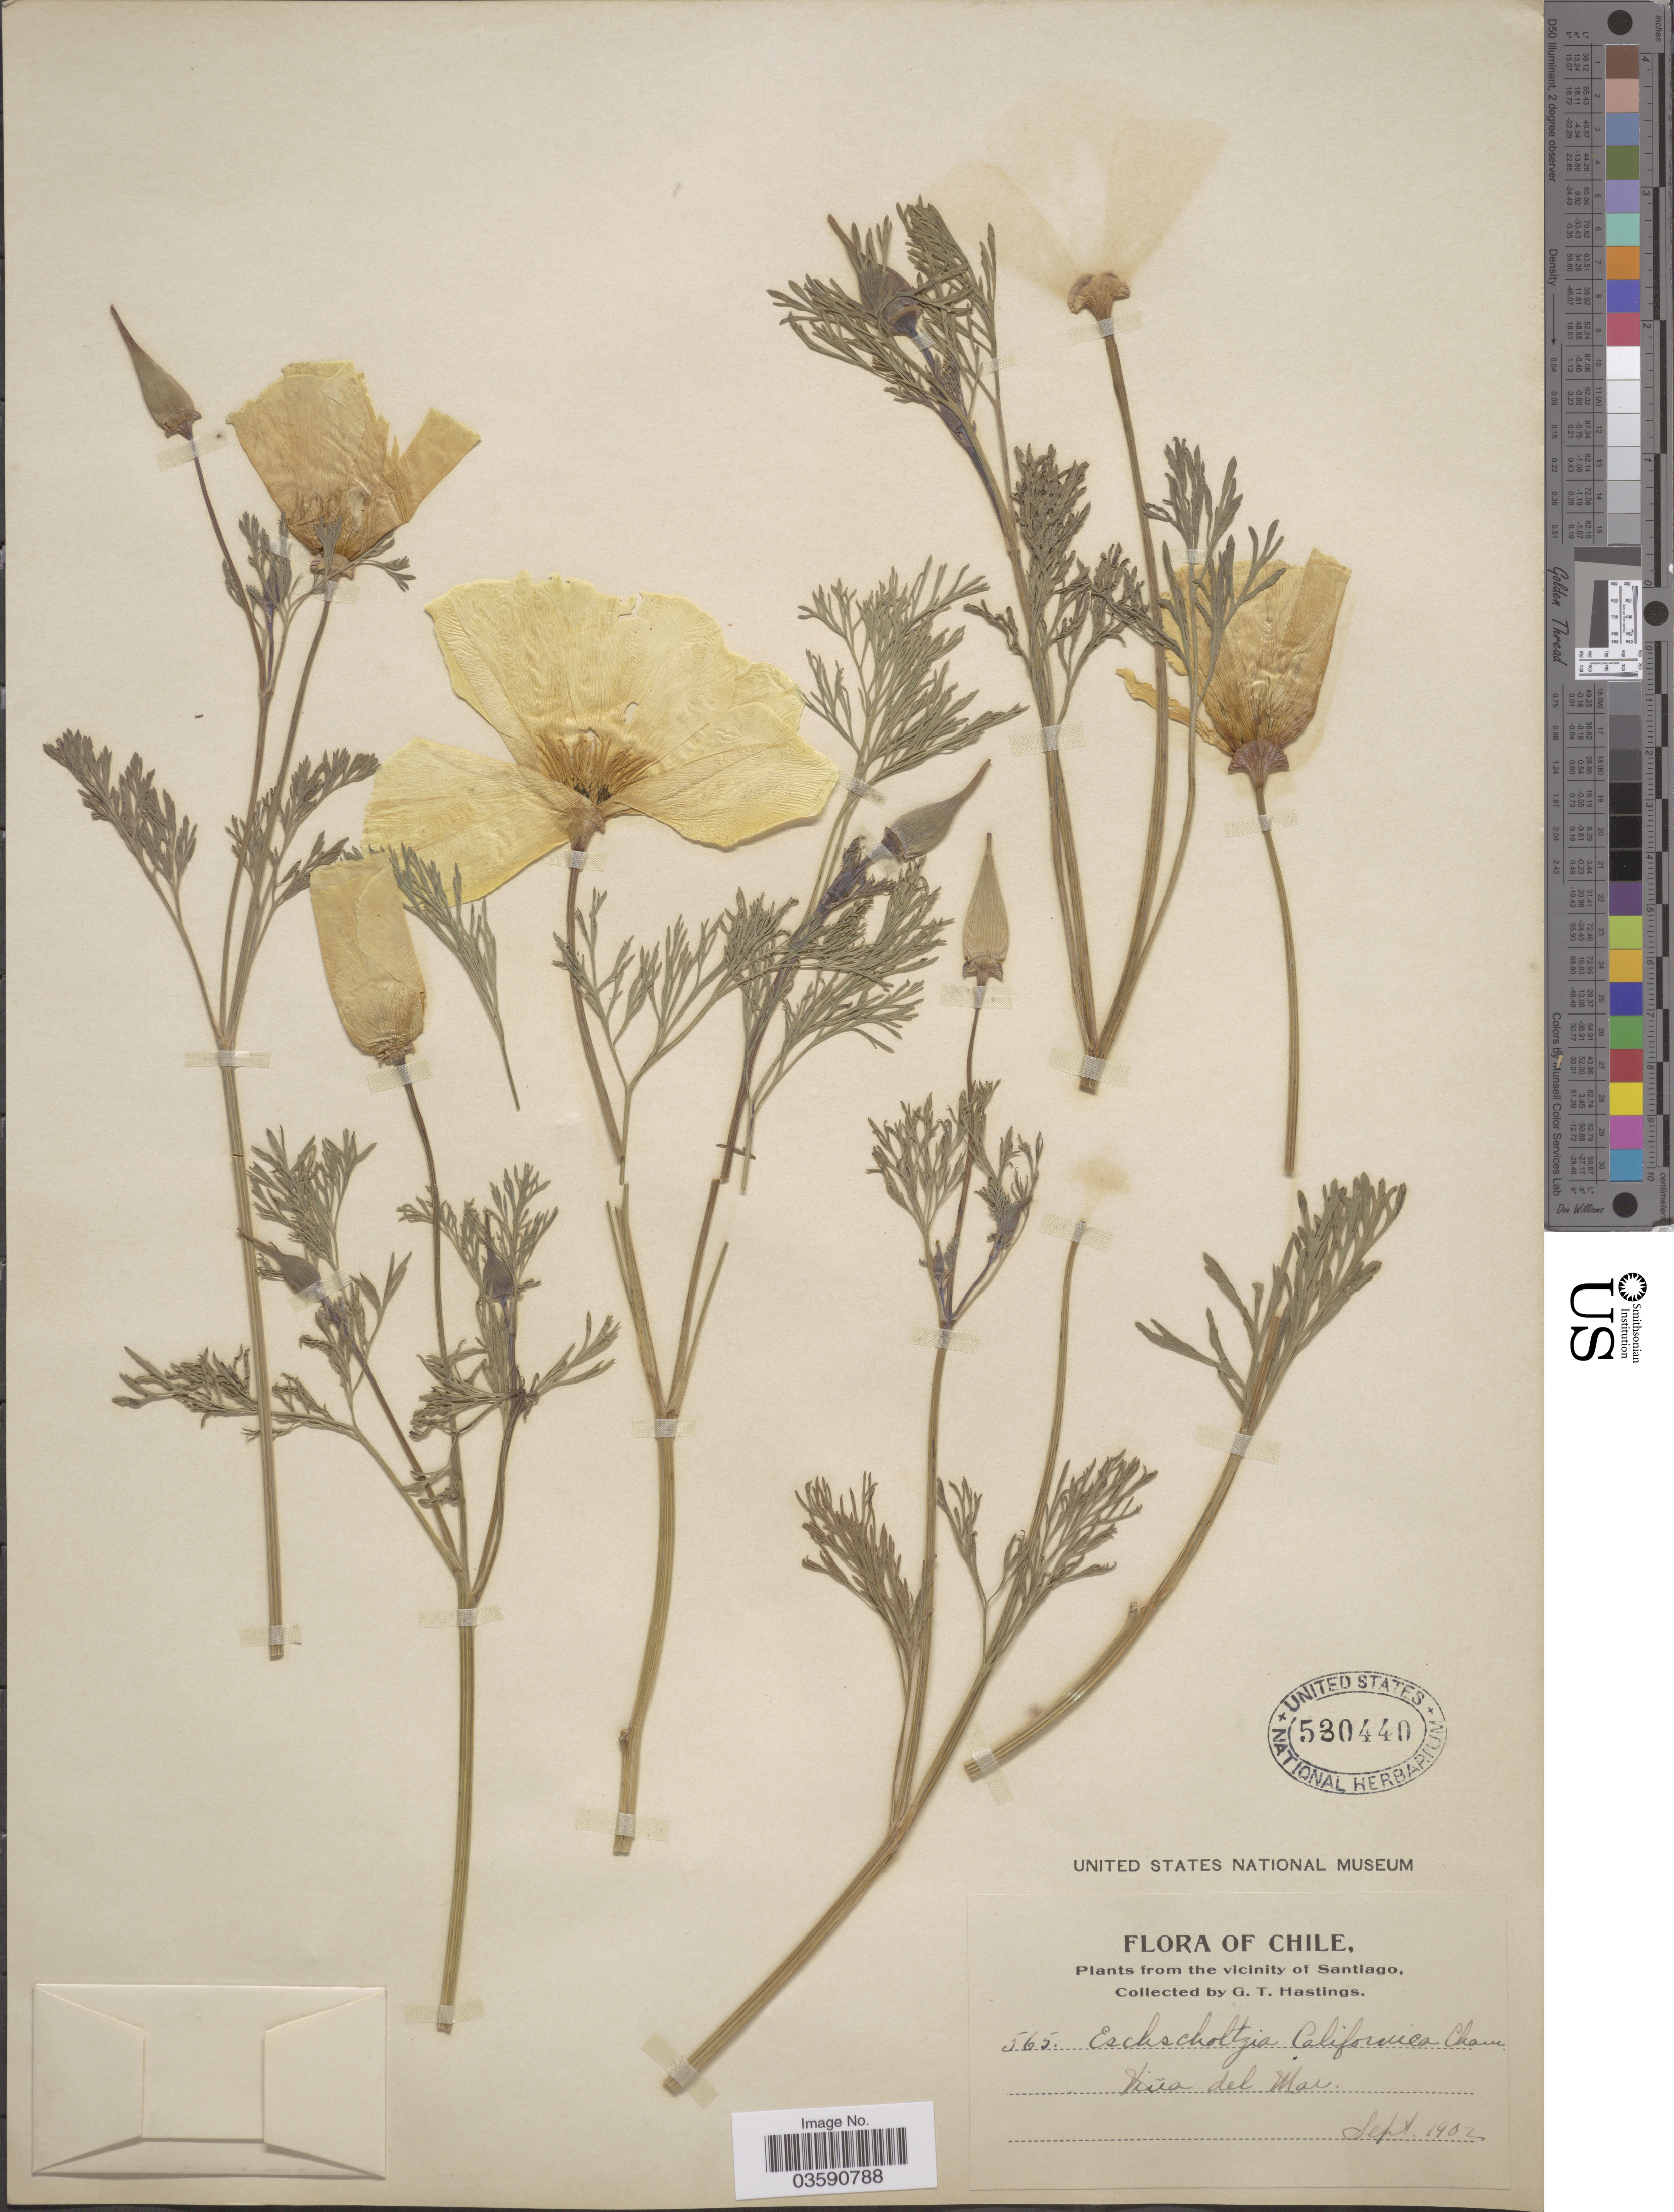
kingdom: Plantae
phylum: Tracheophyta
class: Magnoliopsida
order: Ranunculales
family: Papaveraceae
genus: Eschscholzia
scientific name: Eschscholzia californica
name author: Cham.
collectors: G. Hastings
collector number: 565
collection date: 1902-09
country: Chile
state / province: Región Metropolitana (RM)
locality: The vicinity of Santiago. Viña del Mar.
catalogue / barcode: US 530440